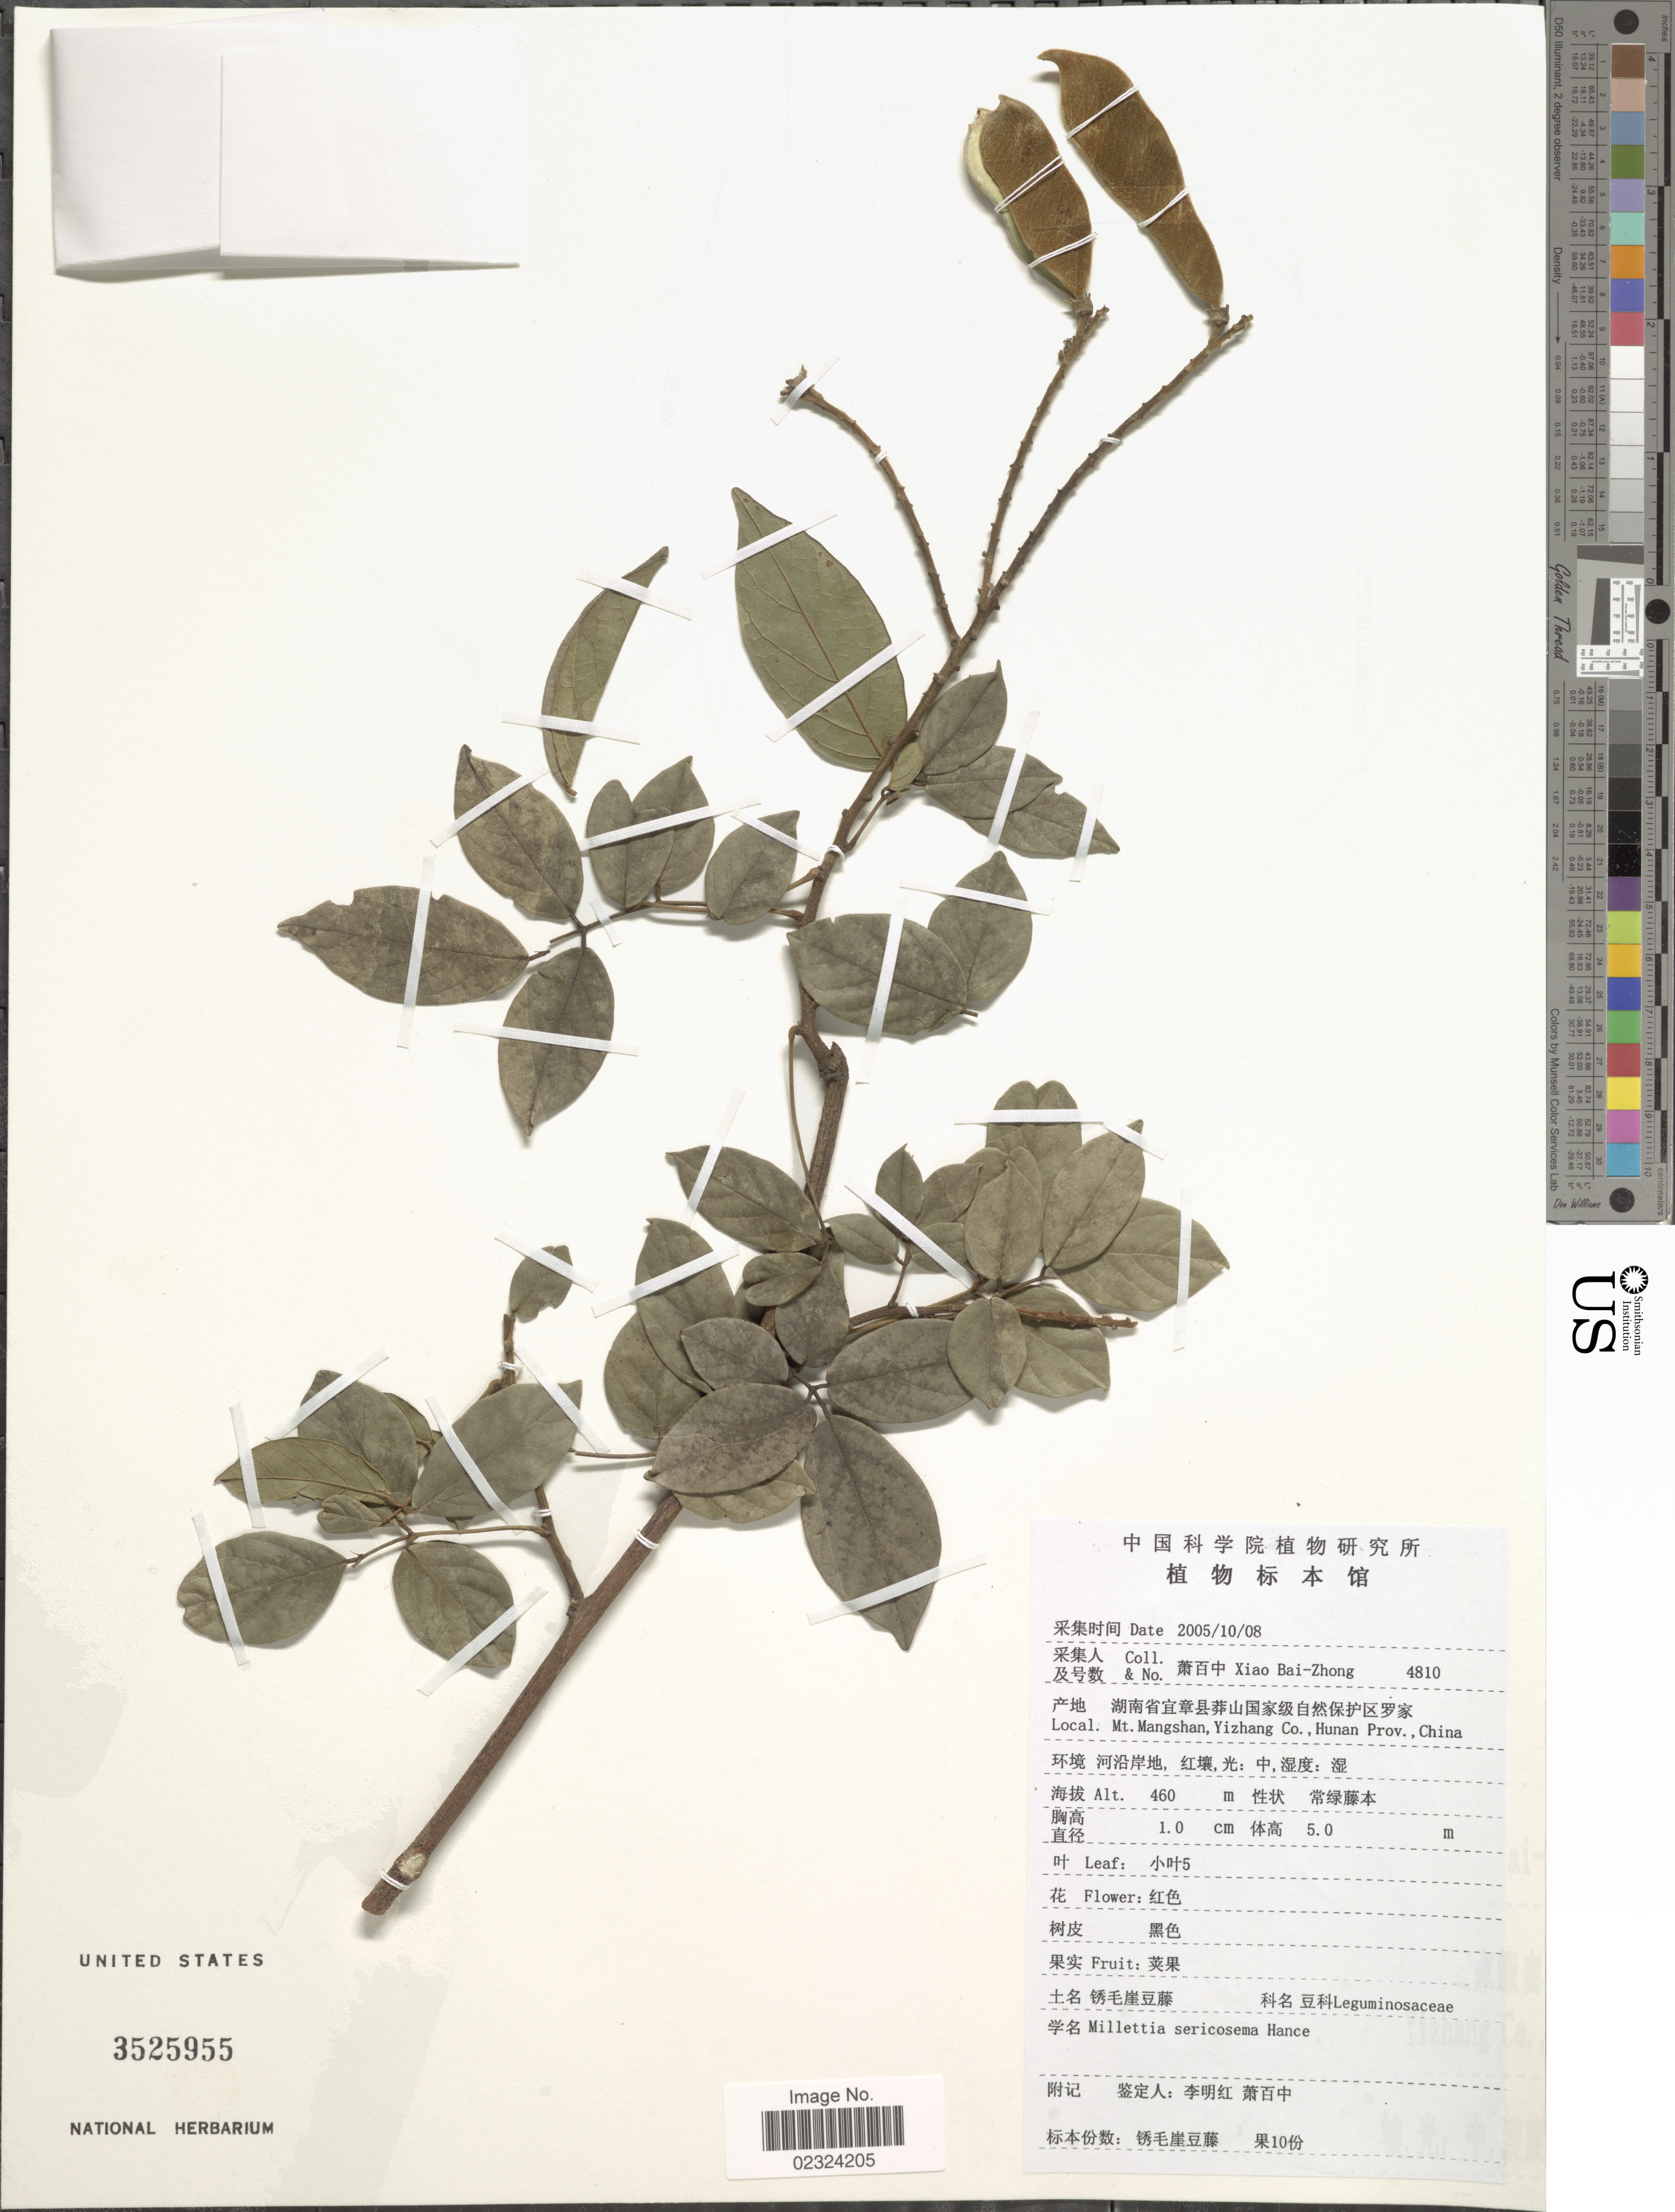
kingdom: Plantae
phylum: Tracheophyta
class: Magnoliopsida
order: Fabales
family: Fabaceae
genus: Millettia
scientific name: Millettia sericosema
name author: Hance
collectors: B. Z. Xiao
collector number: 4810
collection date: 2005-10-08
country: China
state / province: Hunan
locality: Mt. Mangshan, Yizhang Co.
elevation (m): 460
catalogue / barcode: US 3525955